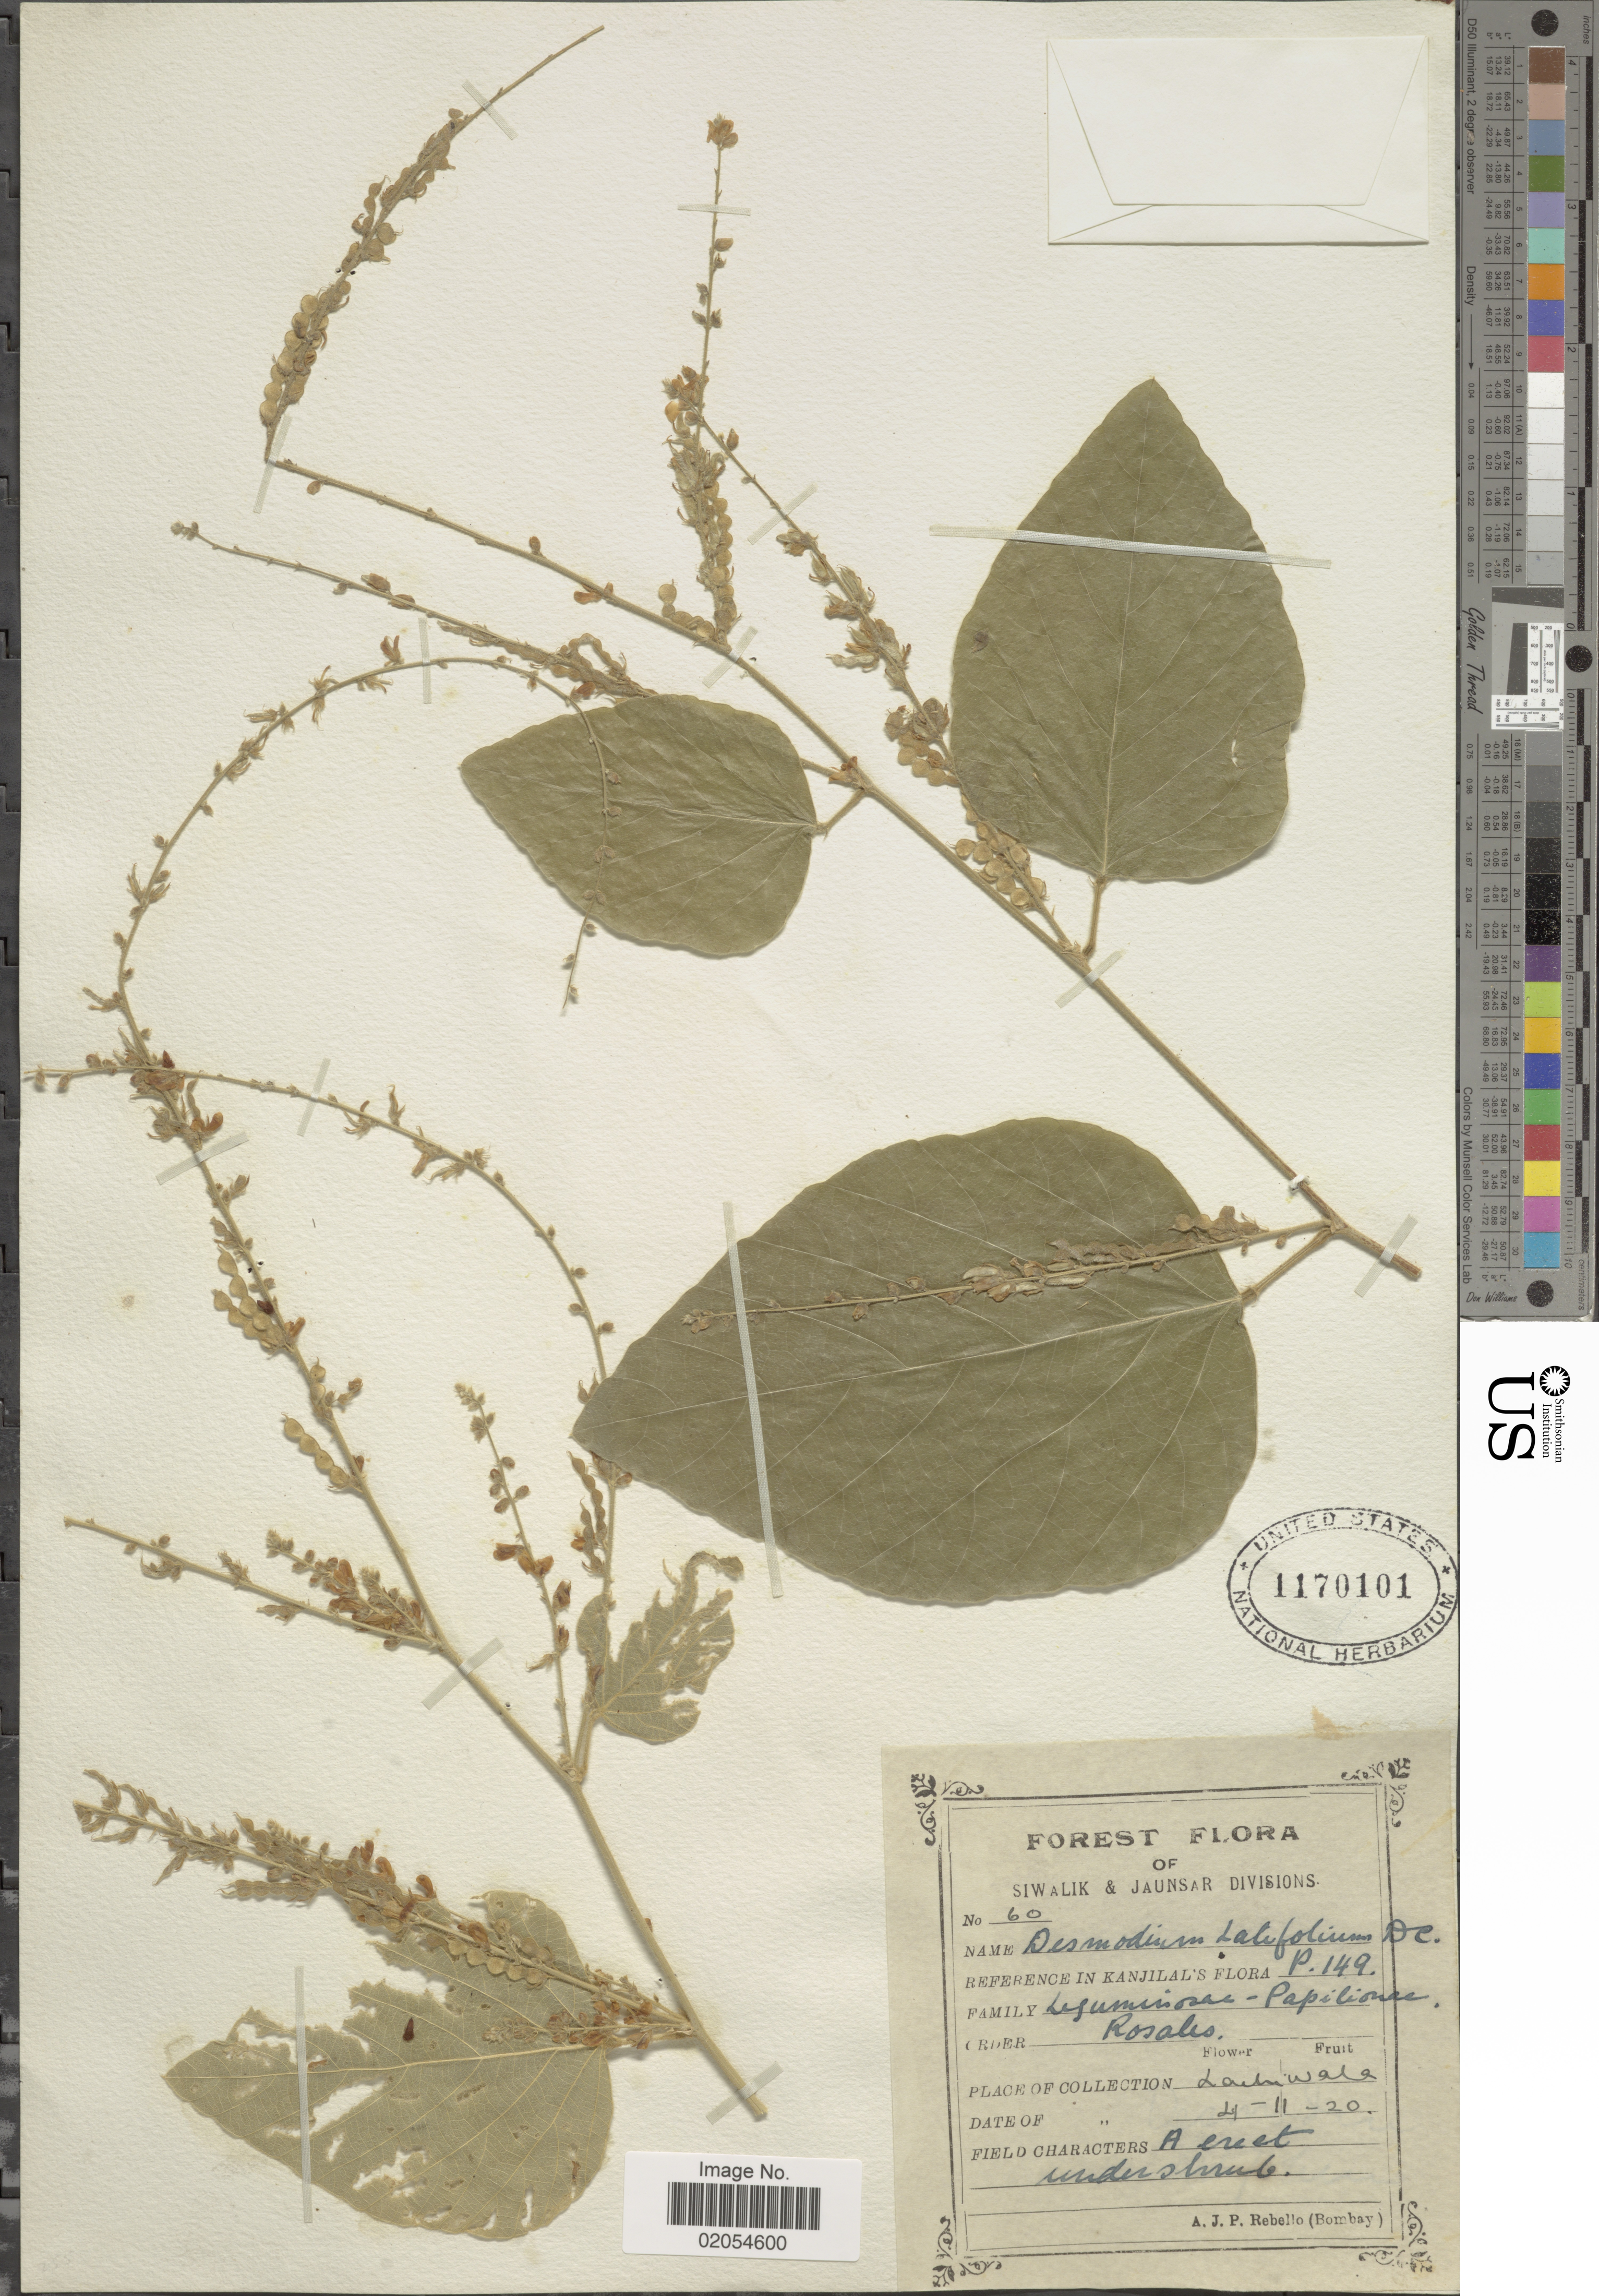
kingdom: Plantae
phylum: Tracheophyta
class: Magnoliopsida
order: Fabales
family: Fabaceae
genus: Desmodium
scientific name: Desmodium lasiocarpum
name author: DC.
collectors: A. Rebello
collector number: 60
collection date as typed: Transcribed d/m/y: 4/11/20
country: India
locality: Siwalik & Jaunsar Divisions. Lachiwala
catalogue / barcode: US 1170101